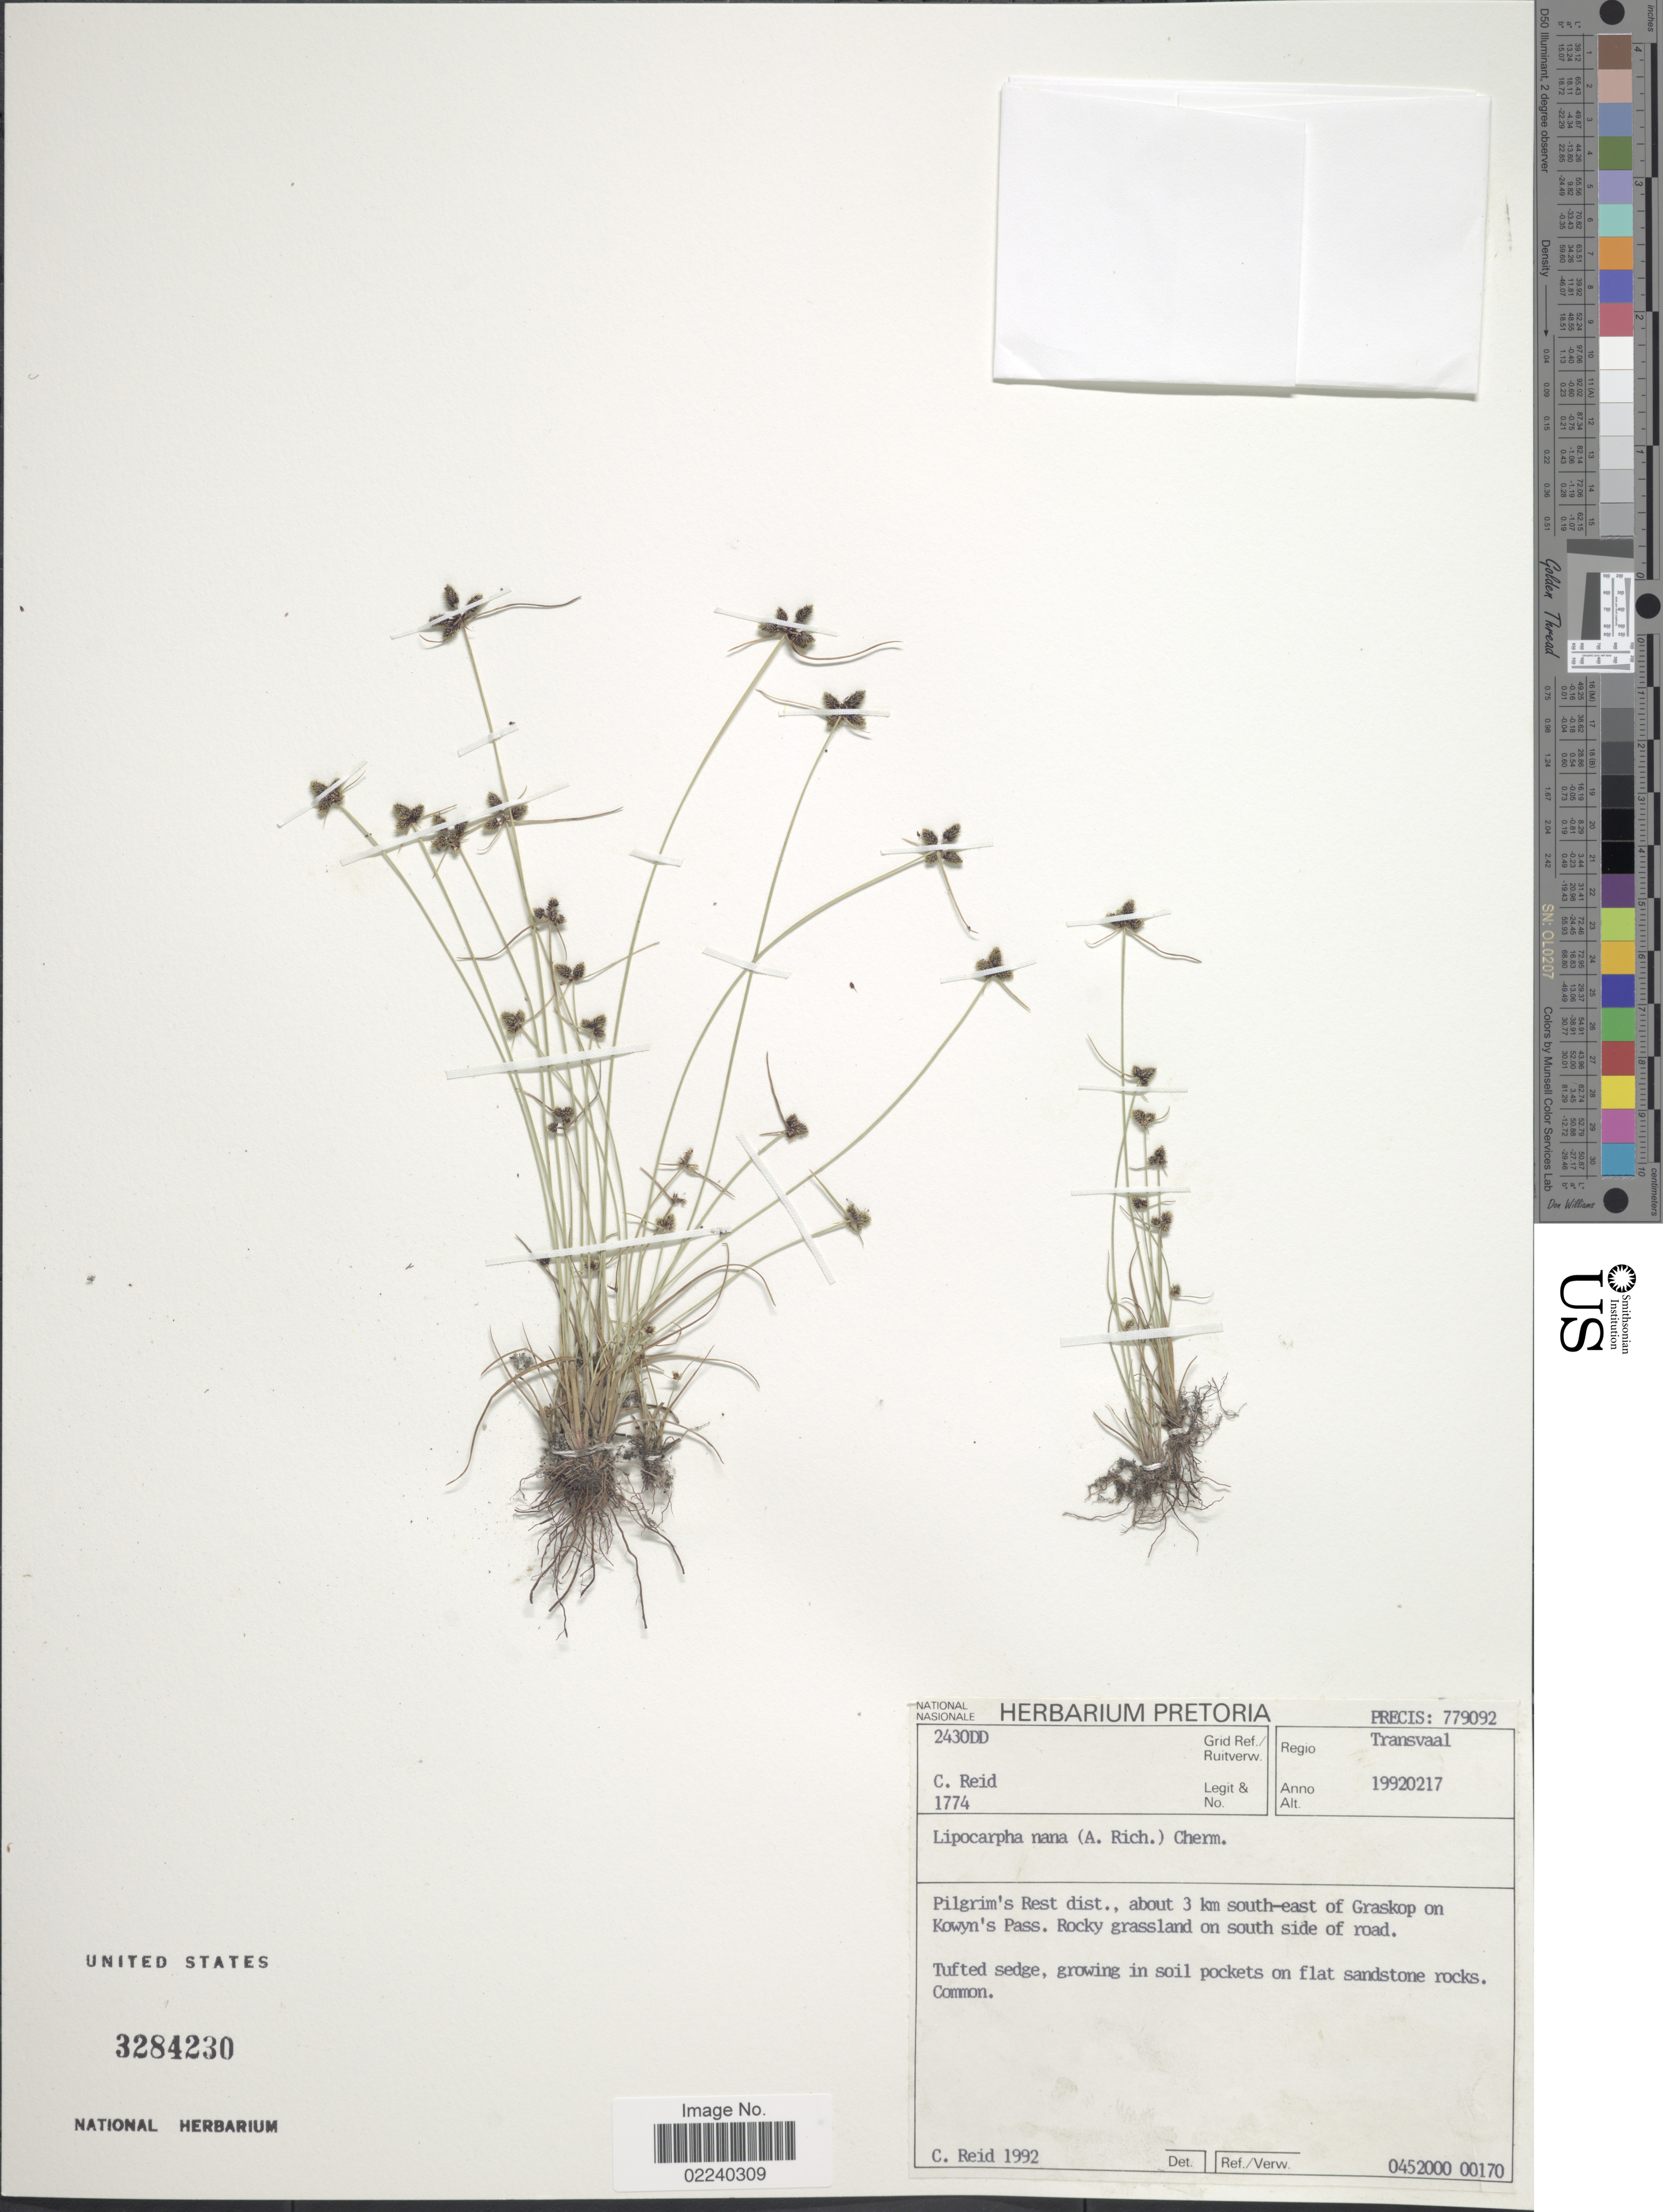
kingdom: Plantae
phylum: Tracheophyta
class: Liliopsida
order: Poales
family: Cyperaceae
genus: Cyperus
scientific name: Cyperus ceylanicus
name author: T. Koyama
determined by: Strong, M. T., (US), Smithsonian Institution - National Museum of Natural History (UNITED STATES)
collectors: C. Reid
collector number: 1774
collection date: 1992-02-17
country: South Africa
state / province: Mpumalanga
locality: Transvaal, Pilgrim's Rest dist. about 3 km south-east of Graskop on Kowyn's Pass.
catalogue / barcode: US 3284230